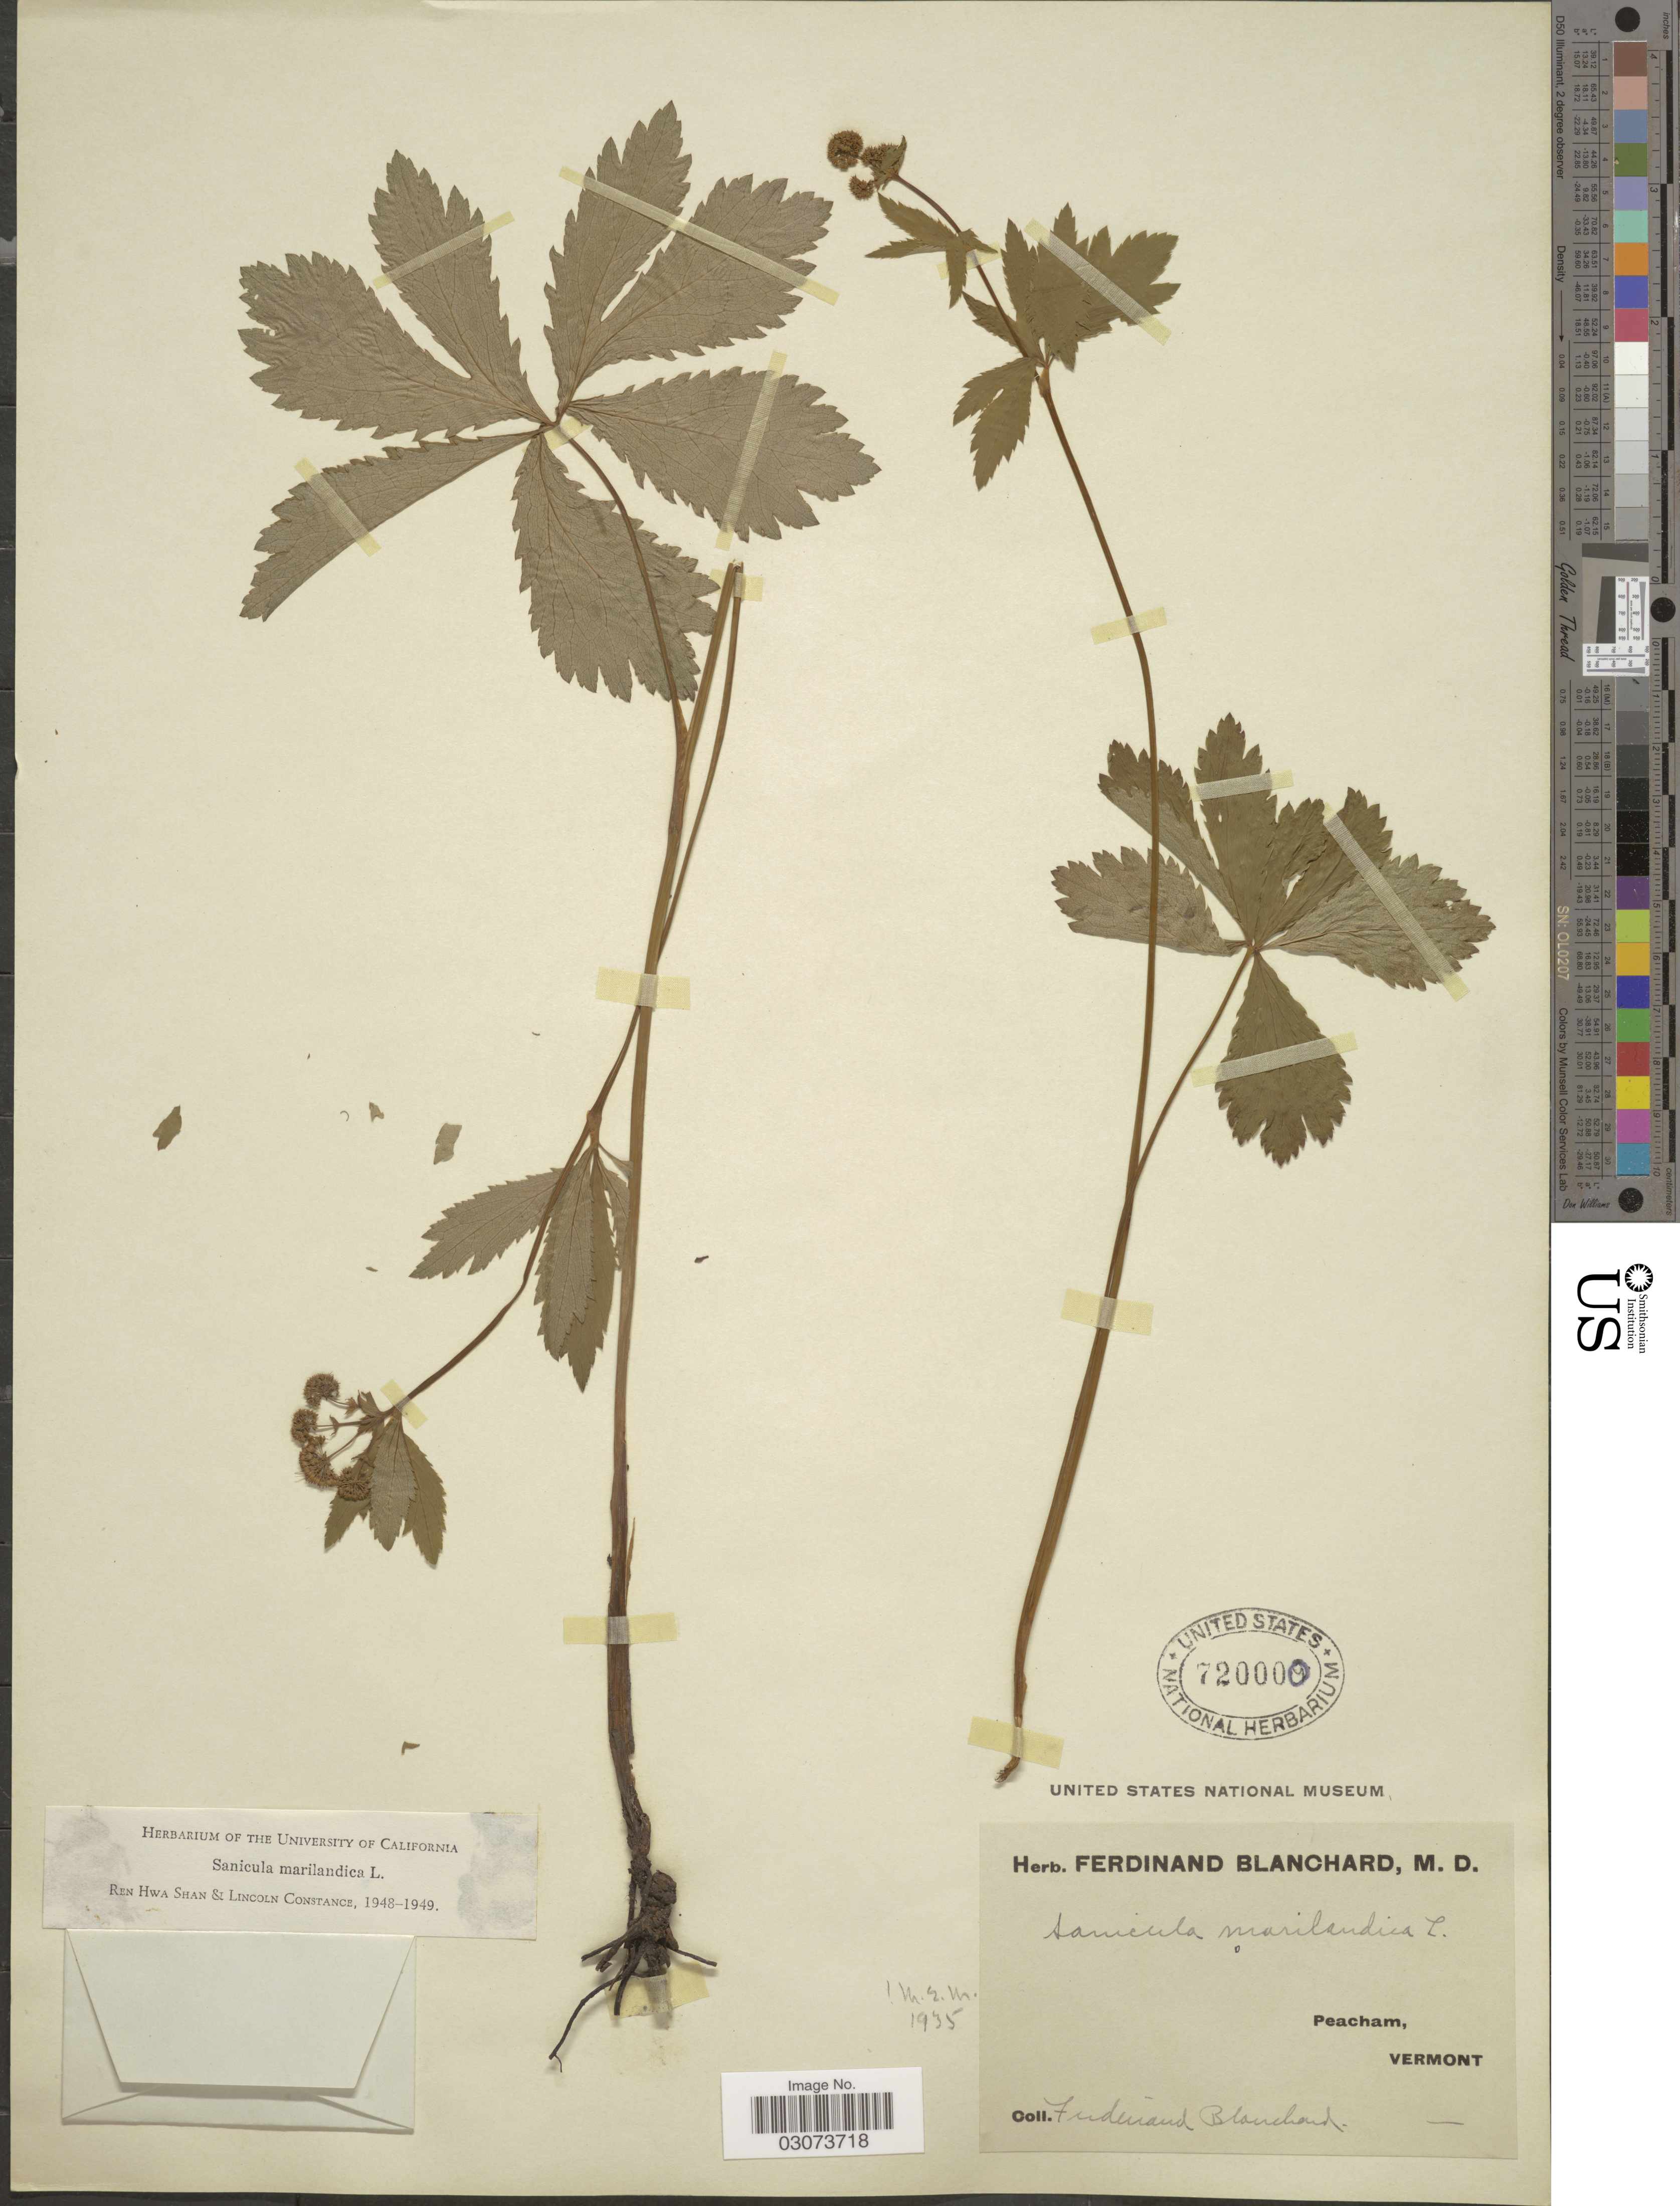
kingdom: Plantae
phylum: Tracheophyta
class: Magnoliopsida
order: Apiales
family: Apiaceae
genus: Sanicula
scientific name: Sanicula marilandica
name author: L.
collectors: F. Blanchard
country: United States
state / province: Vermont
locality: Peacham.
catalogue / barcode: US 720000